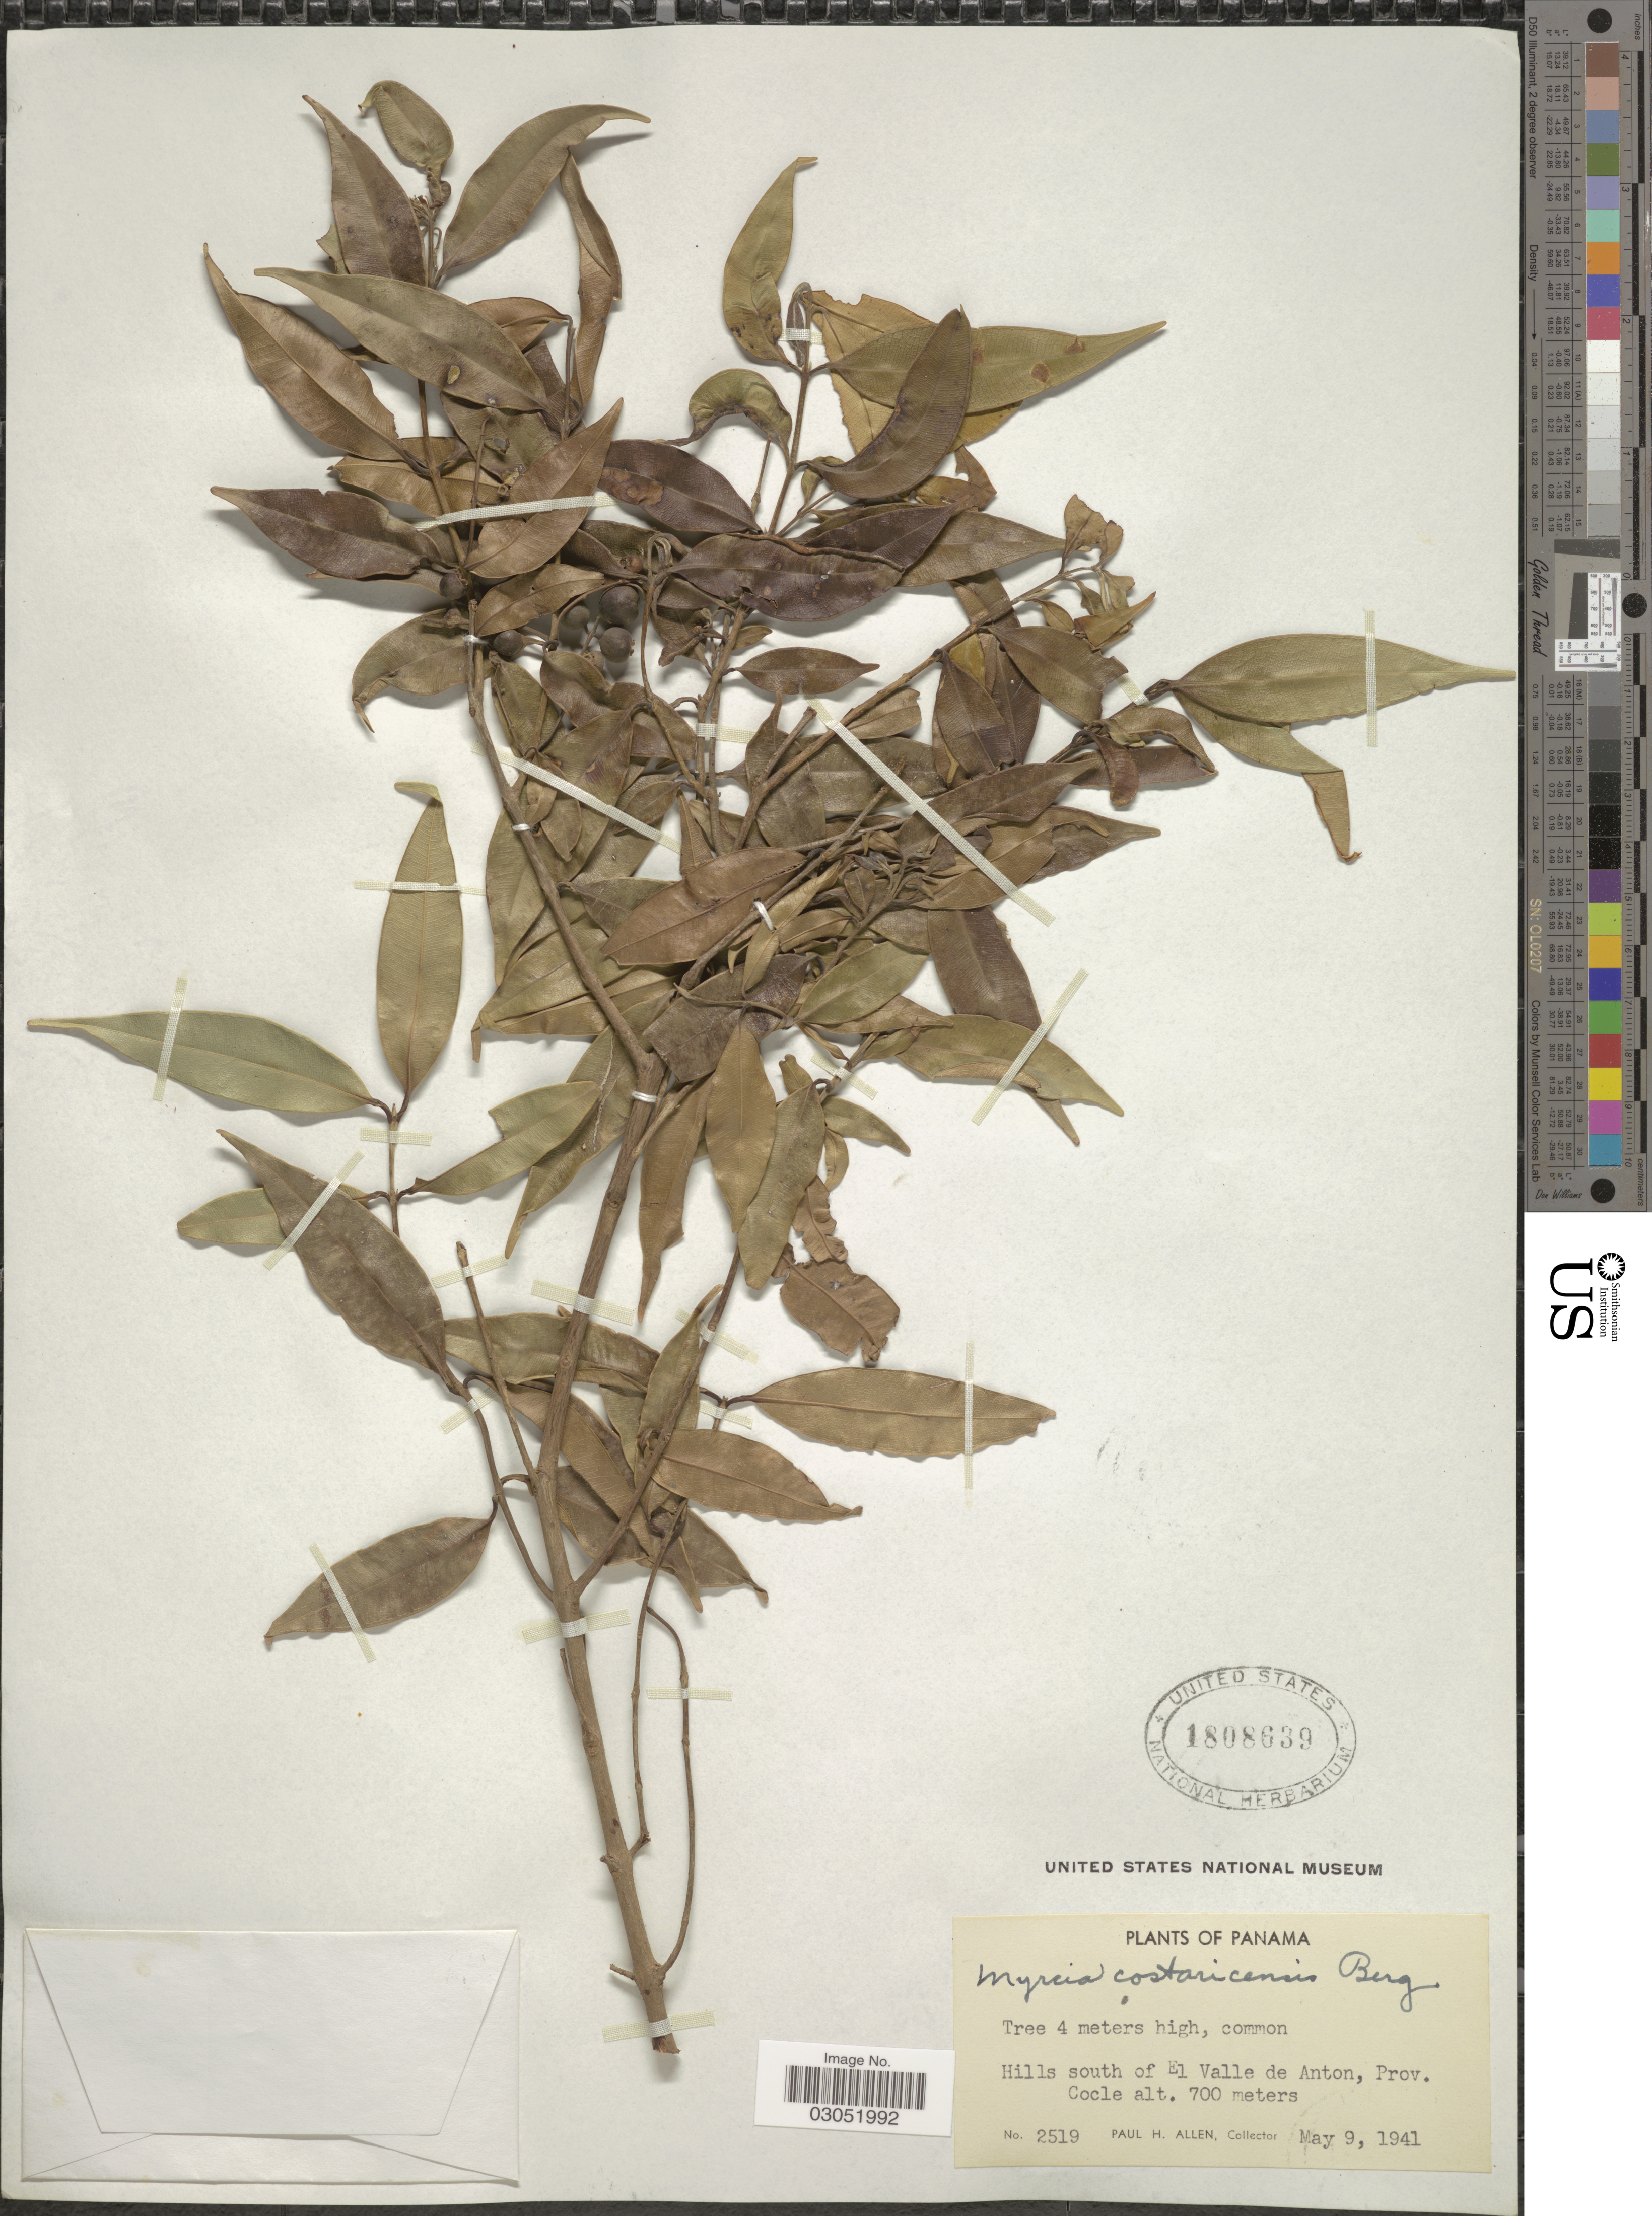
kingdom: Plantae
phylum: Tracheophyta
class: Magnoliopsida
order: Myrtales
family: Myrtaceae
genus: Myrcia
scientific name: Myrcia splendens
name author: (Sw.) DC.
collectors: P. H. Allen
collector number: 2519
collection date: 1941-05-09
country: Panama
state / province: Coclé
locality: Hills south of El Valle de Anton.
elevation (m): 700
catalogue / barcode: US 1808639